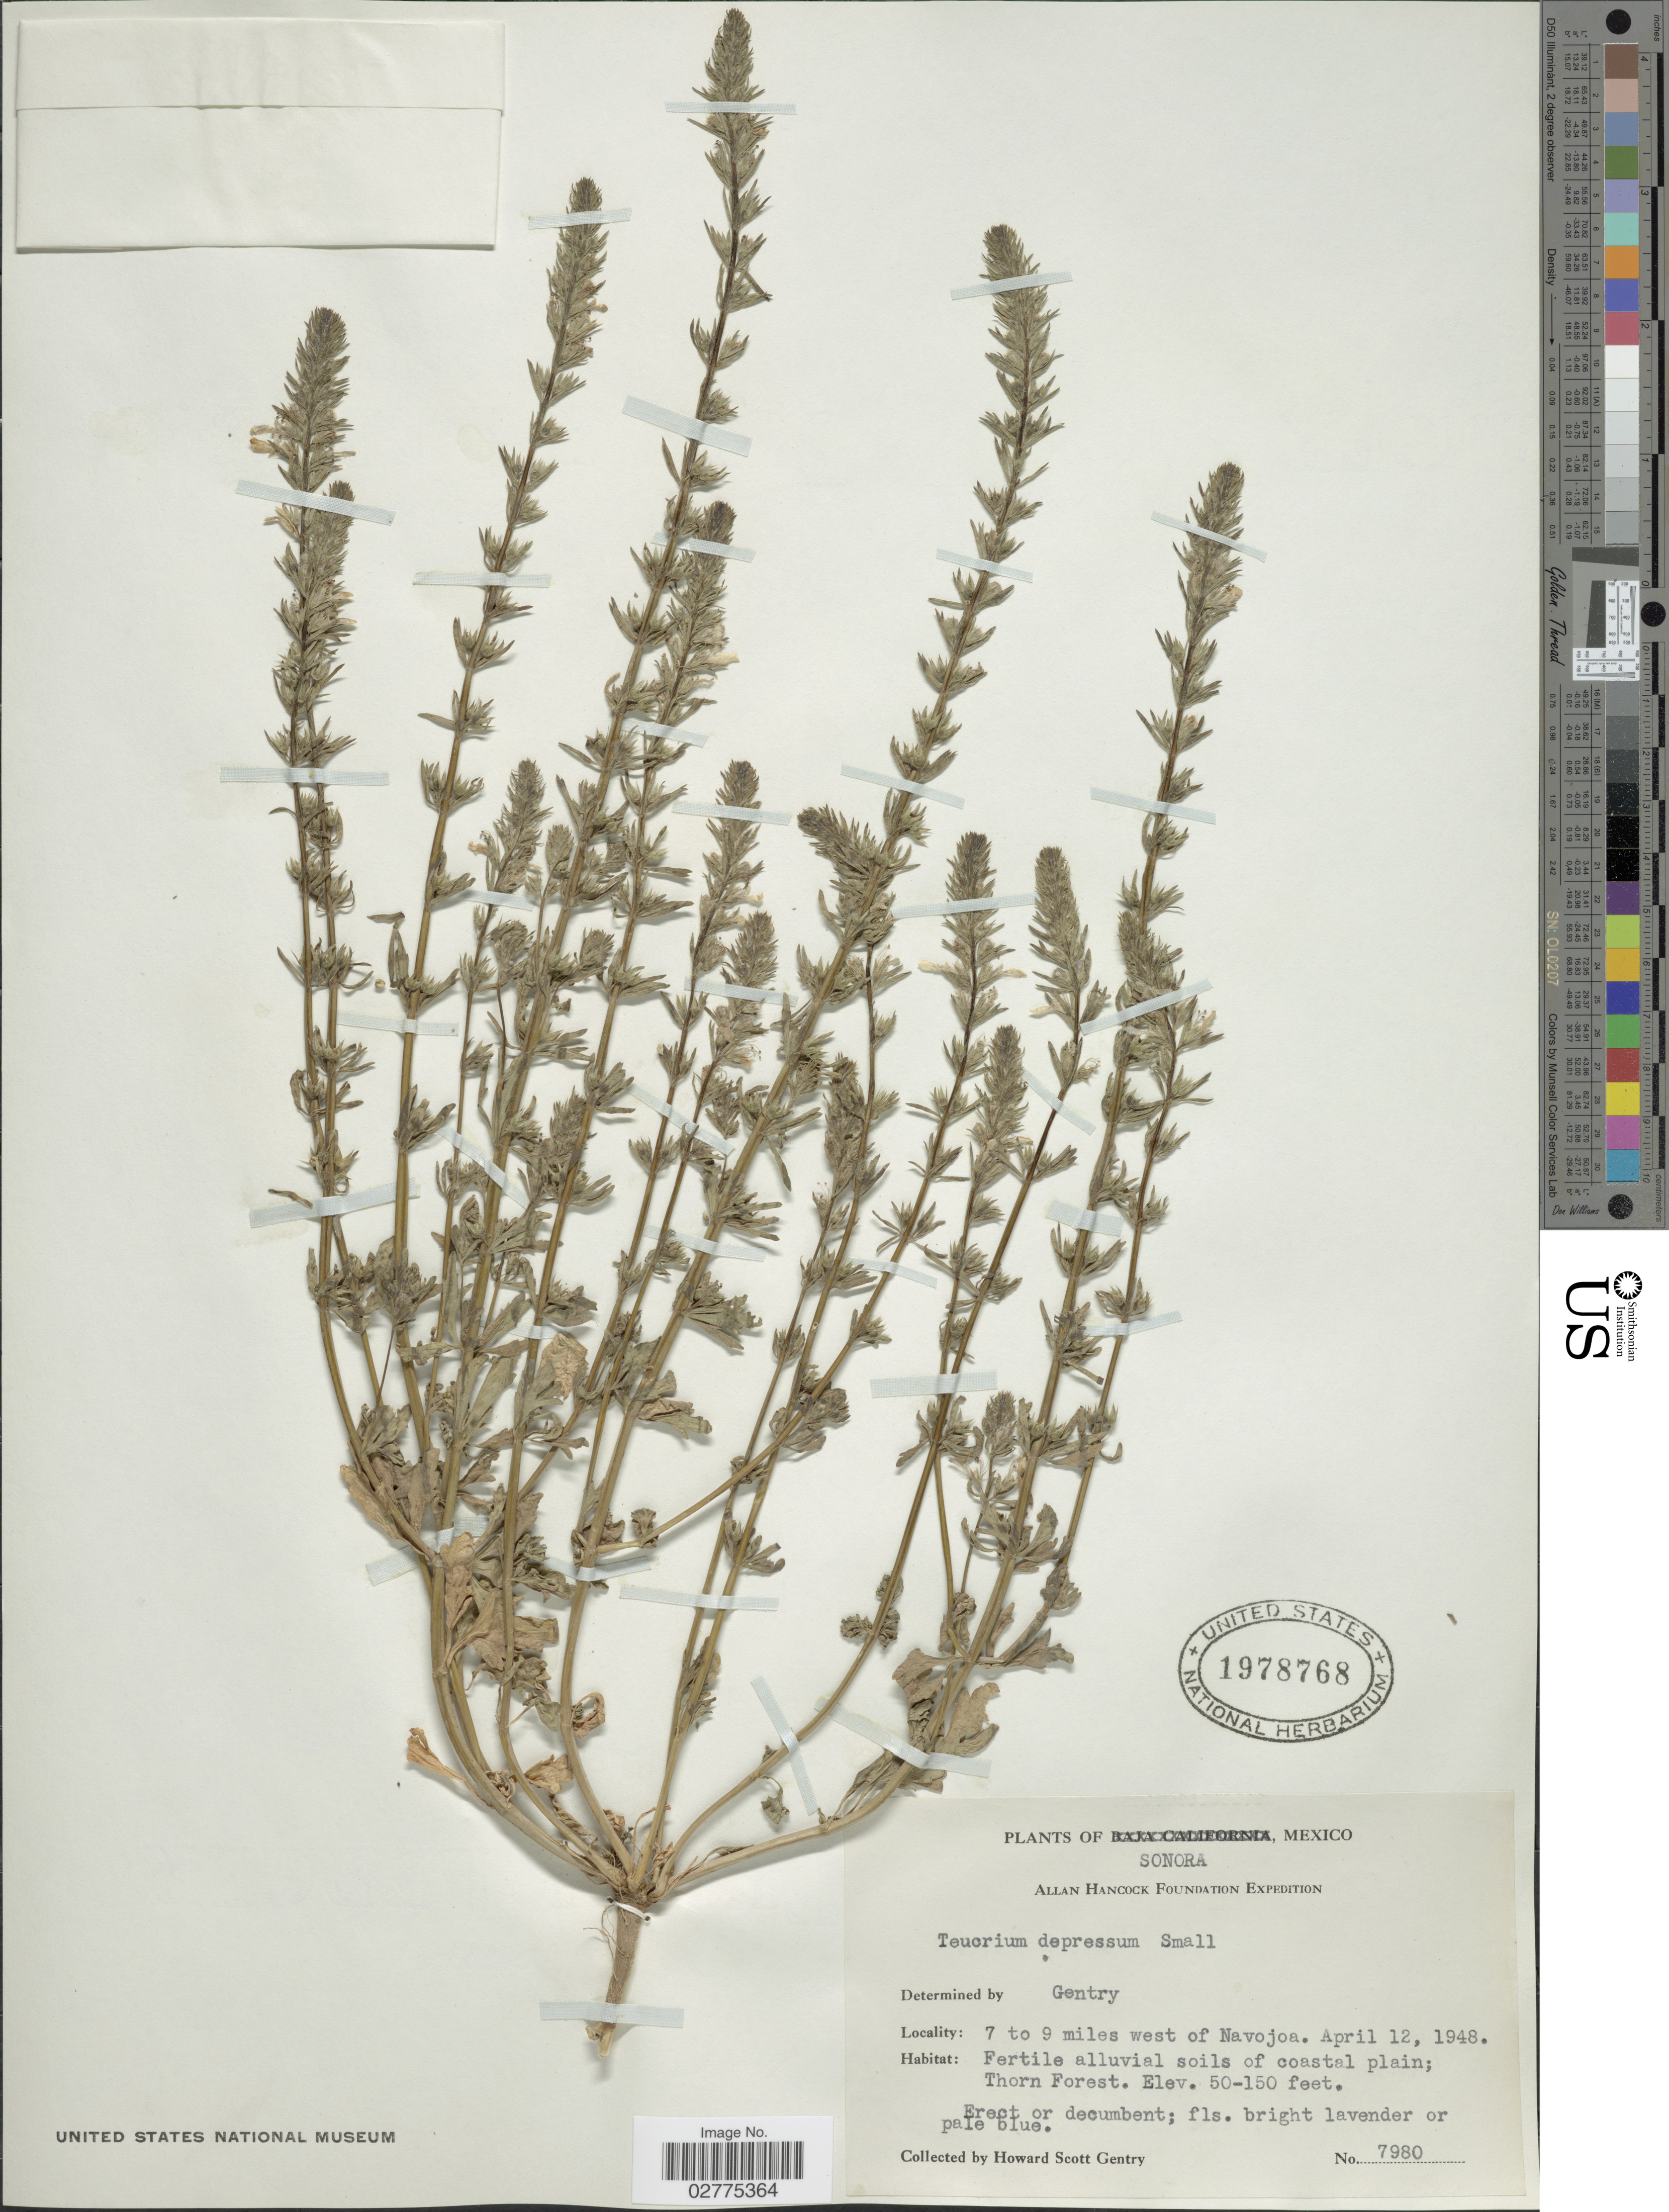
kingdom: Plantae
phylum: Tracheophyta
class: Magnoliopsida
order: Lamiales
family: Lamiaceae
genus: Teucrium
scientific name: Teucrium cubense subsp. depressum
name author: (Small) E. M. McClint. & Epling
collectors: H. S. Gentry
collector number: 7980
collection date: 1948-04-12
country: Mexico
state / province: Sonora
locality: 7 to 9 miles west of Navojoa, Thorn Forest.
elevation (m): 15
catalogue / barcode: US 1978768